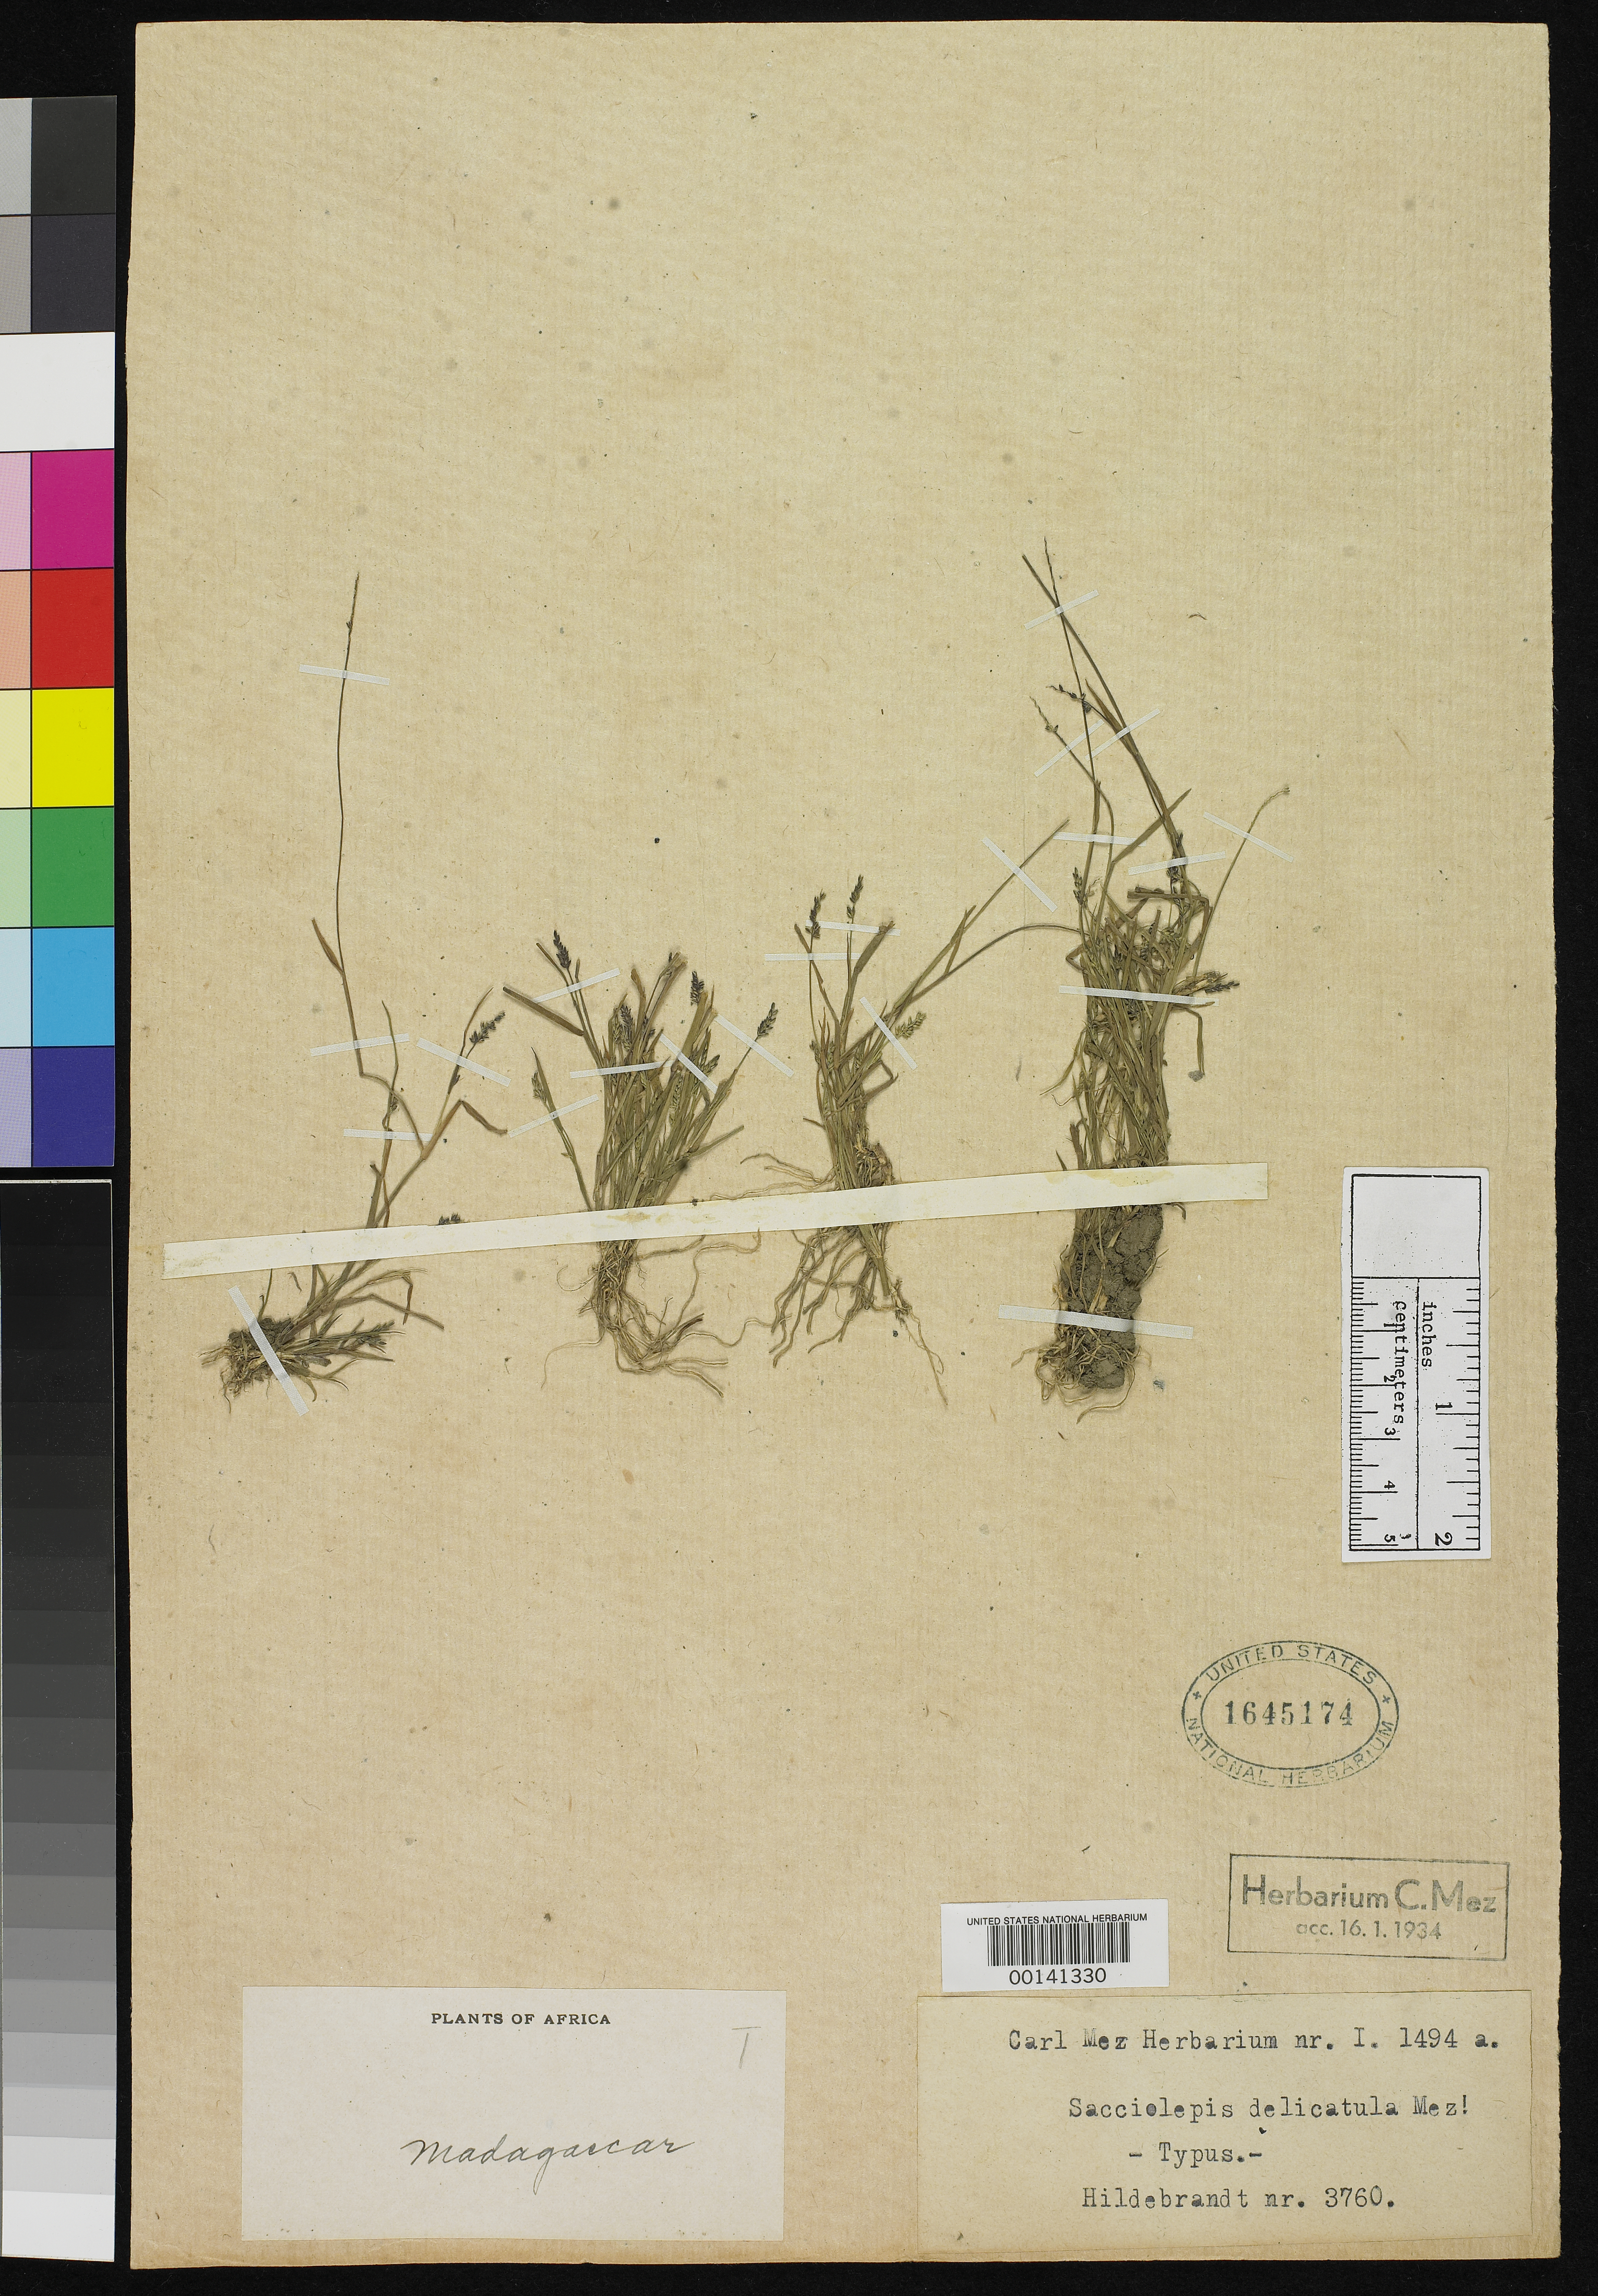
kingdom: Plantae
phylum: Tracheophyta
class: Liliopsida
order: Poales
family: Poaceae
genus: Sacciolepis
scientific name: Sacciolepis delicatula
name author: Mez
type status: Isotype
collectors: J. Hildebrandt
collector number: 3760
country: Madagascar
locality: Madagascar, ad Andrangaloaka.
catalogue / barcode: US 1645174